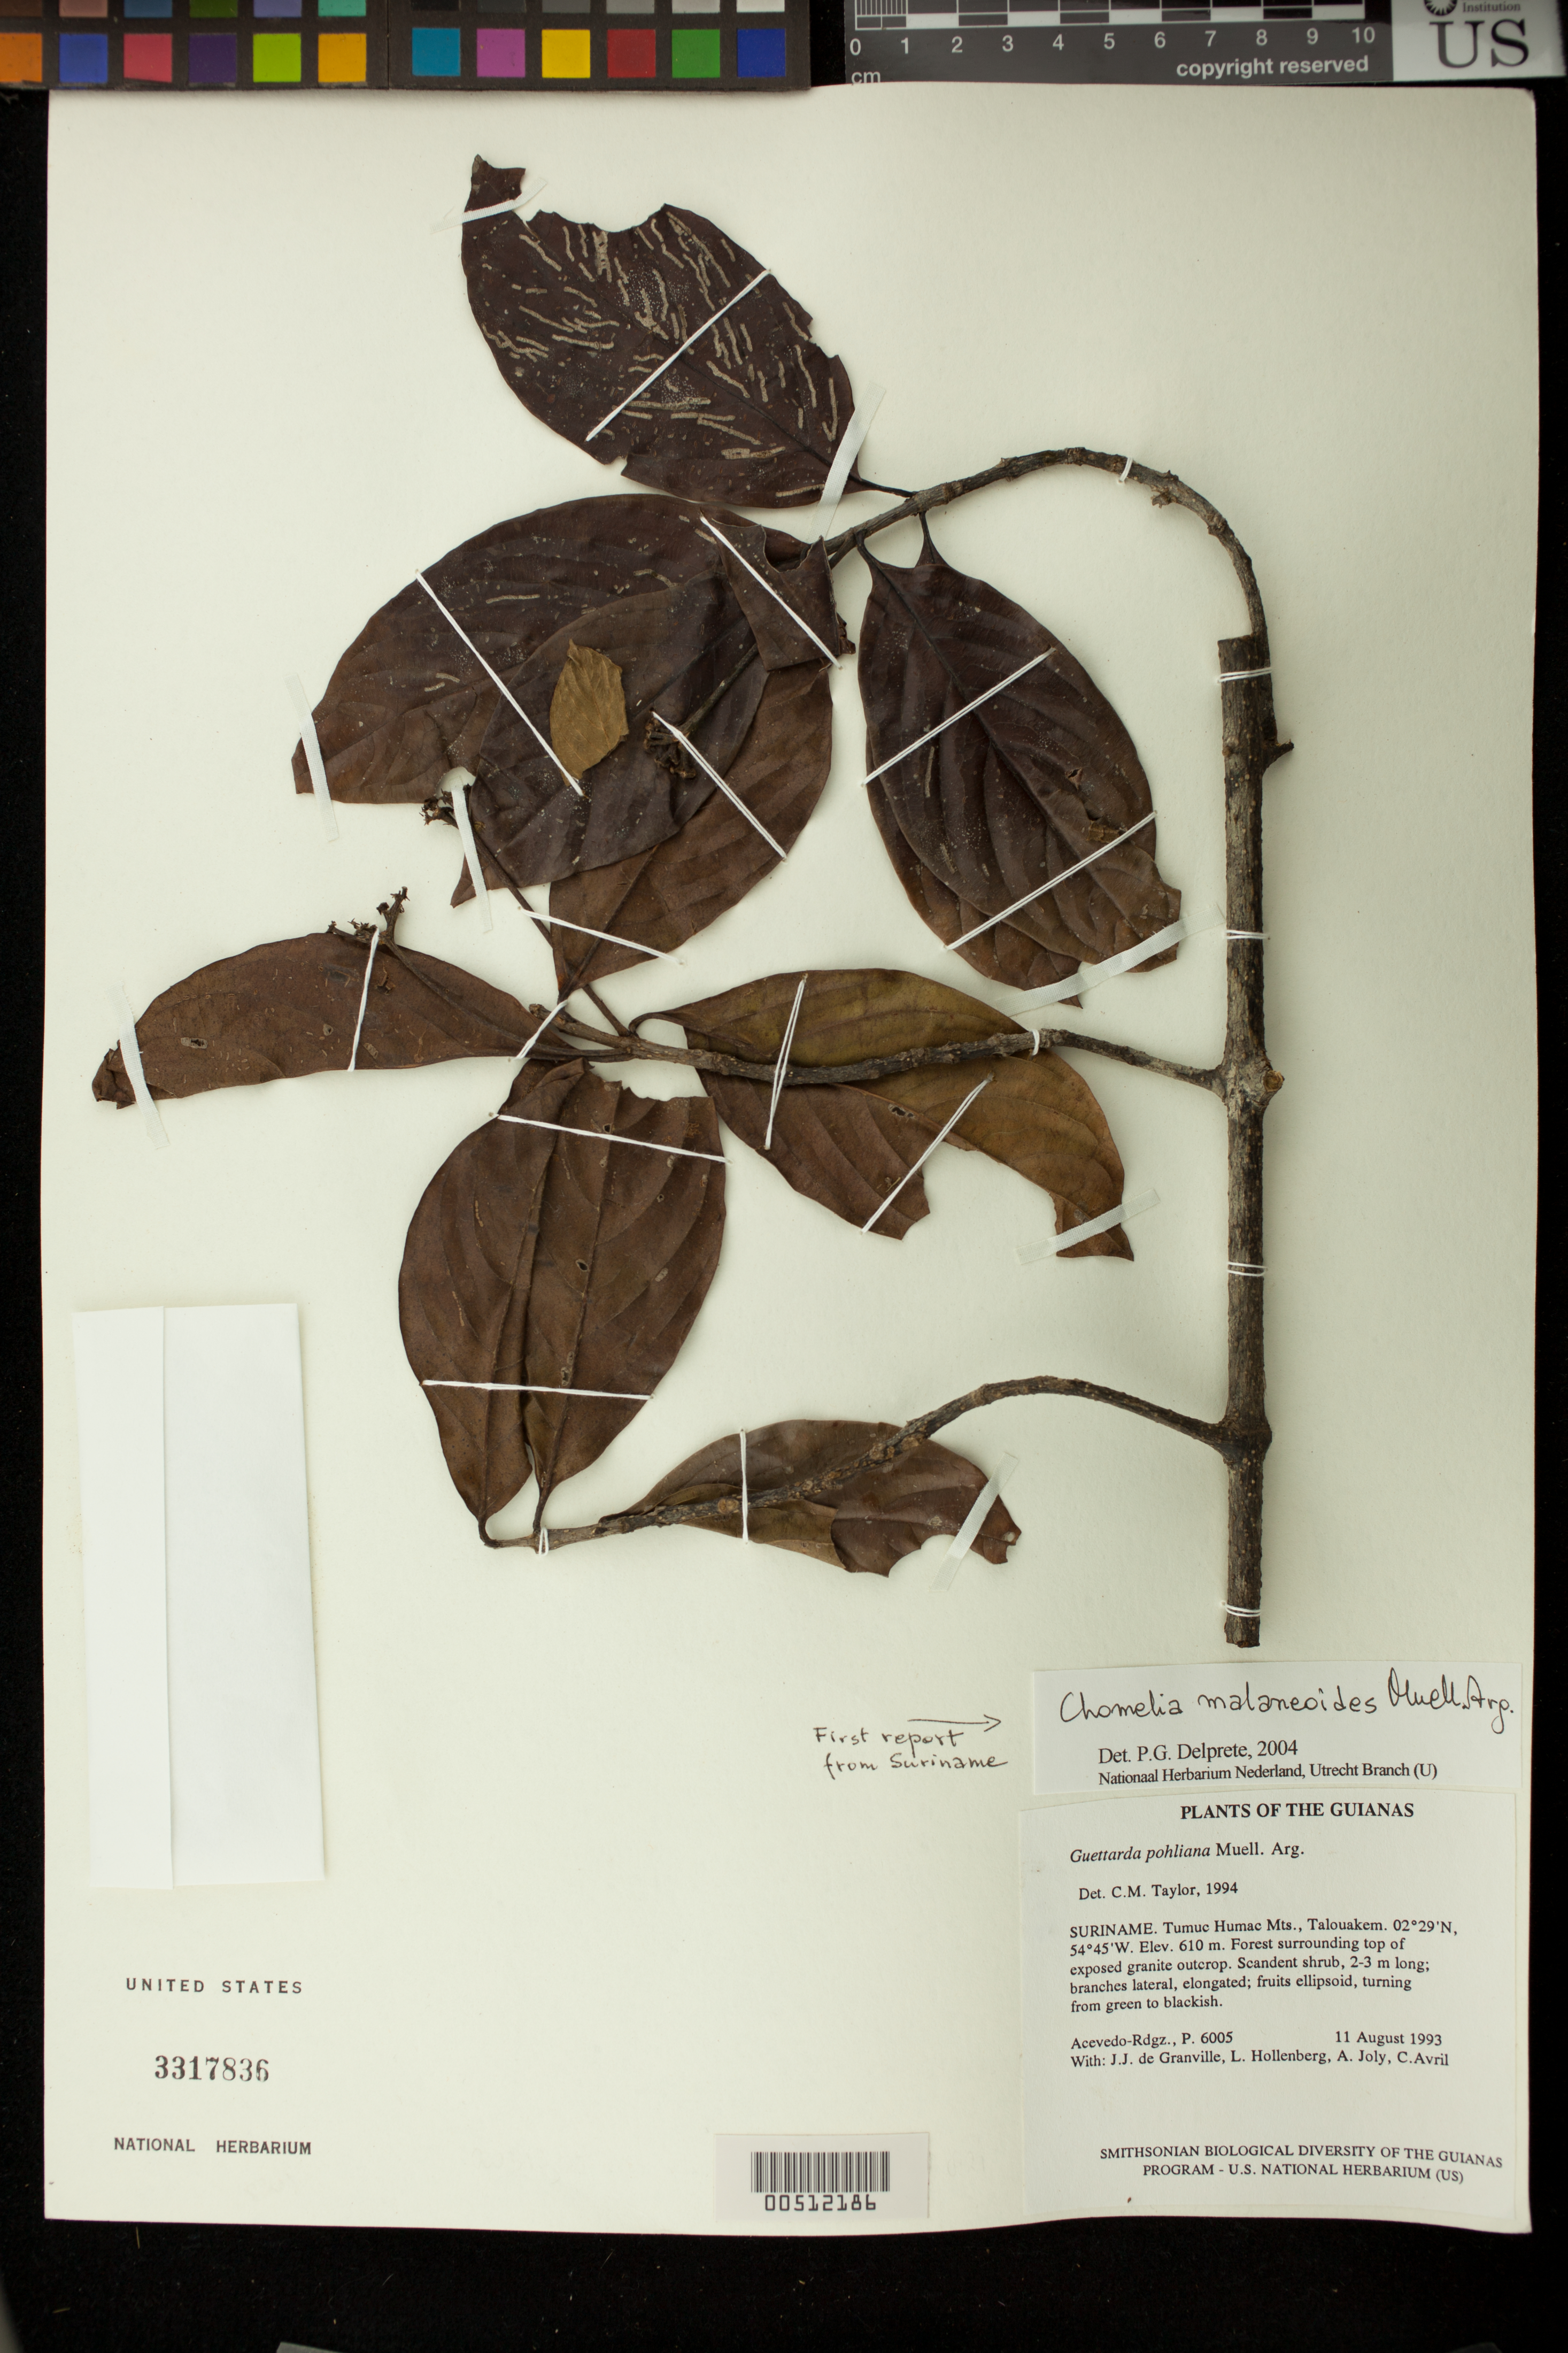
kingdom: Plantae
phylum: Tracheophyta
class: Magnoliopsida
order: Gentianales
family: Rubiaceae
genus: Chomelia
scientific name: Chomelia malaneoides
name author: Müll. Arg.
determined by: Delprete, P. G., Herb. de Guyane Cay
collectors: P. Acevedo-Rodr.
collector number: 6005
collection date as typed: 11 Aug 1993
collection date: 1993-08-11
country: Suriname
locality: Tumuc Humac Mts., Talouakem.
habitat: Forest surrounding top of exposed granite outcrop.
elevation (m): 610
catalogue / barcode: US 3317836